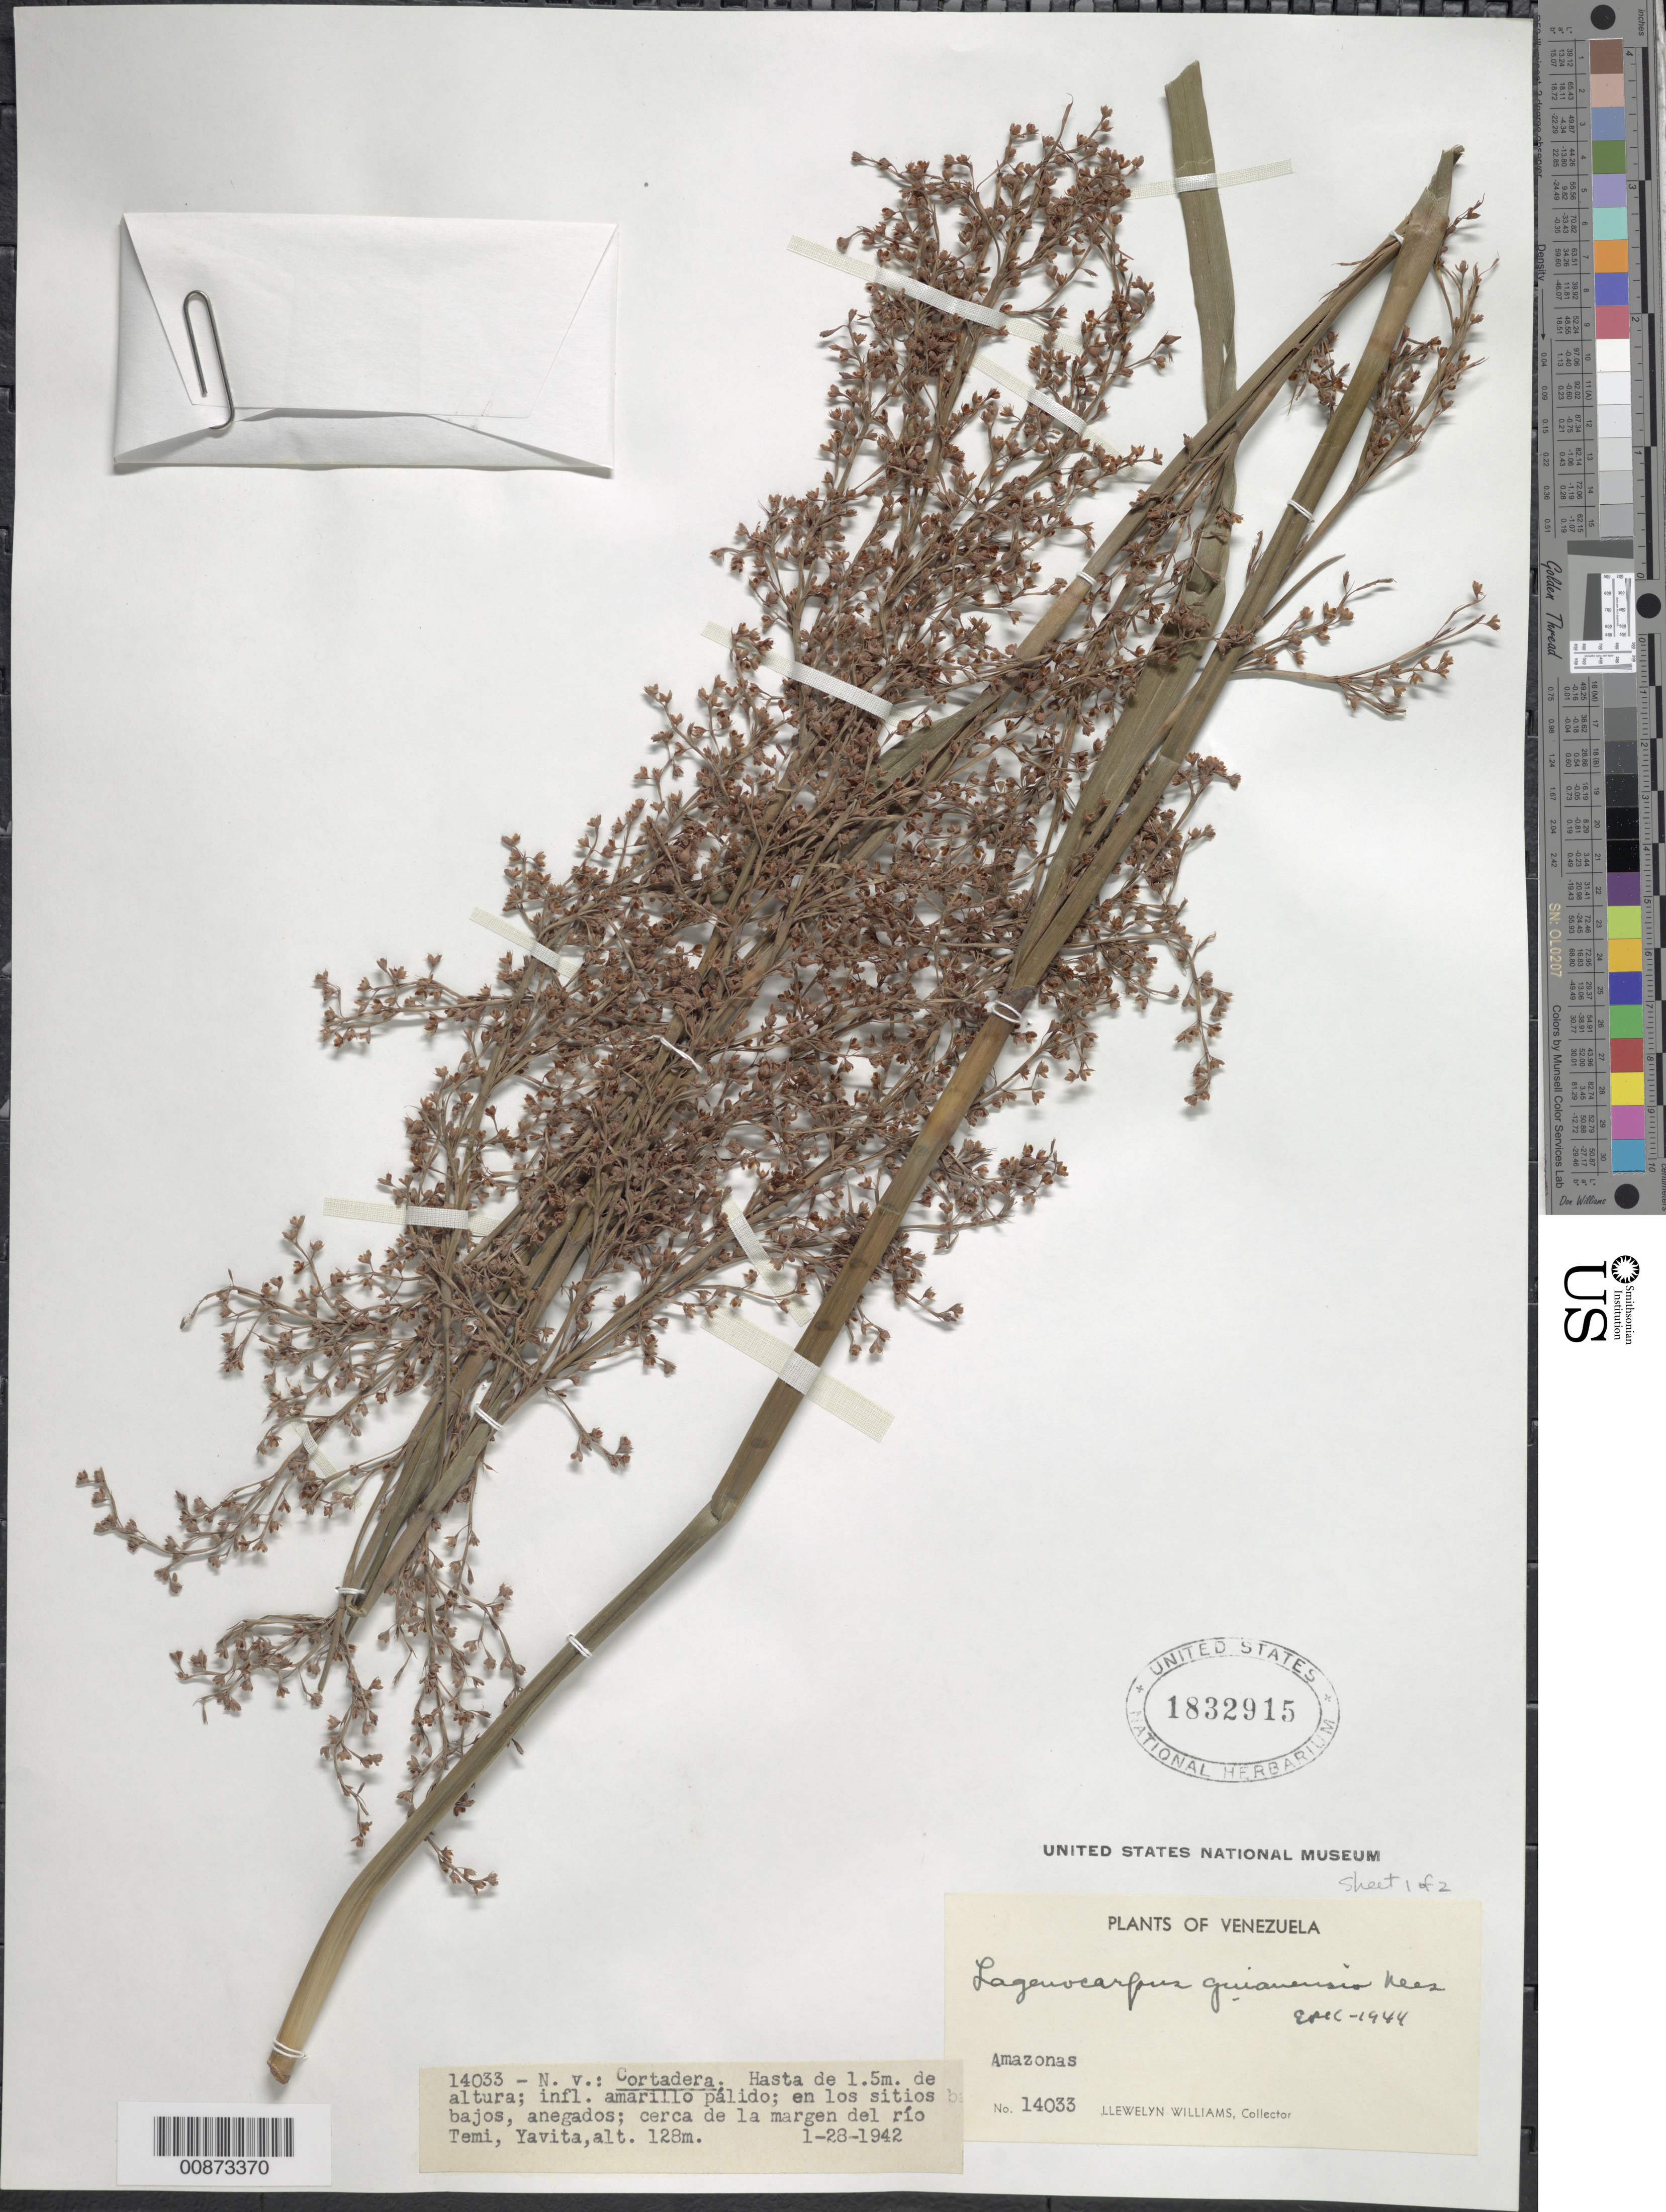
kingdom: Plantae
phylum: Tracheophyta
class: Liliopsida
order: Poales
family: Cyperaceae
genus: Lagenocarpus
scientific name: Lagenocarpus guianensis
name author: Nees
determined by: Killip, Ellsworth P.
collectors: Ll. Williams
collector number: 14033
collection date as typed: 28-Jan-42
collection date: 1942-01-28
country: Venezuela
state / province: Amazonas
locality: Yavita, Río Temi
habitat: Sitios bajos, anegados, cerca de la margen del rio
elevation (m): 128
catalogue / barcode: US 1832915